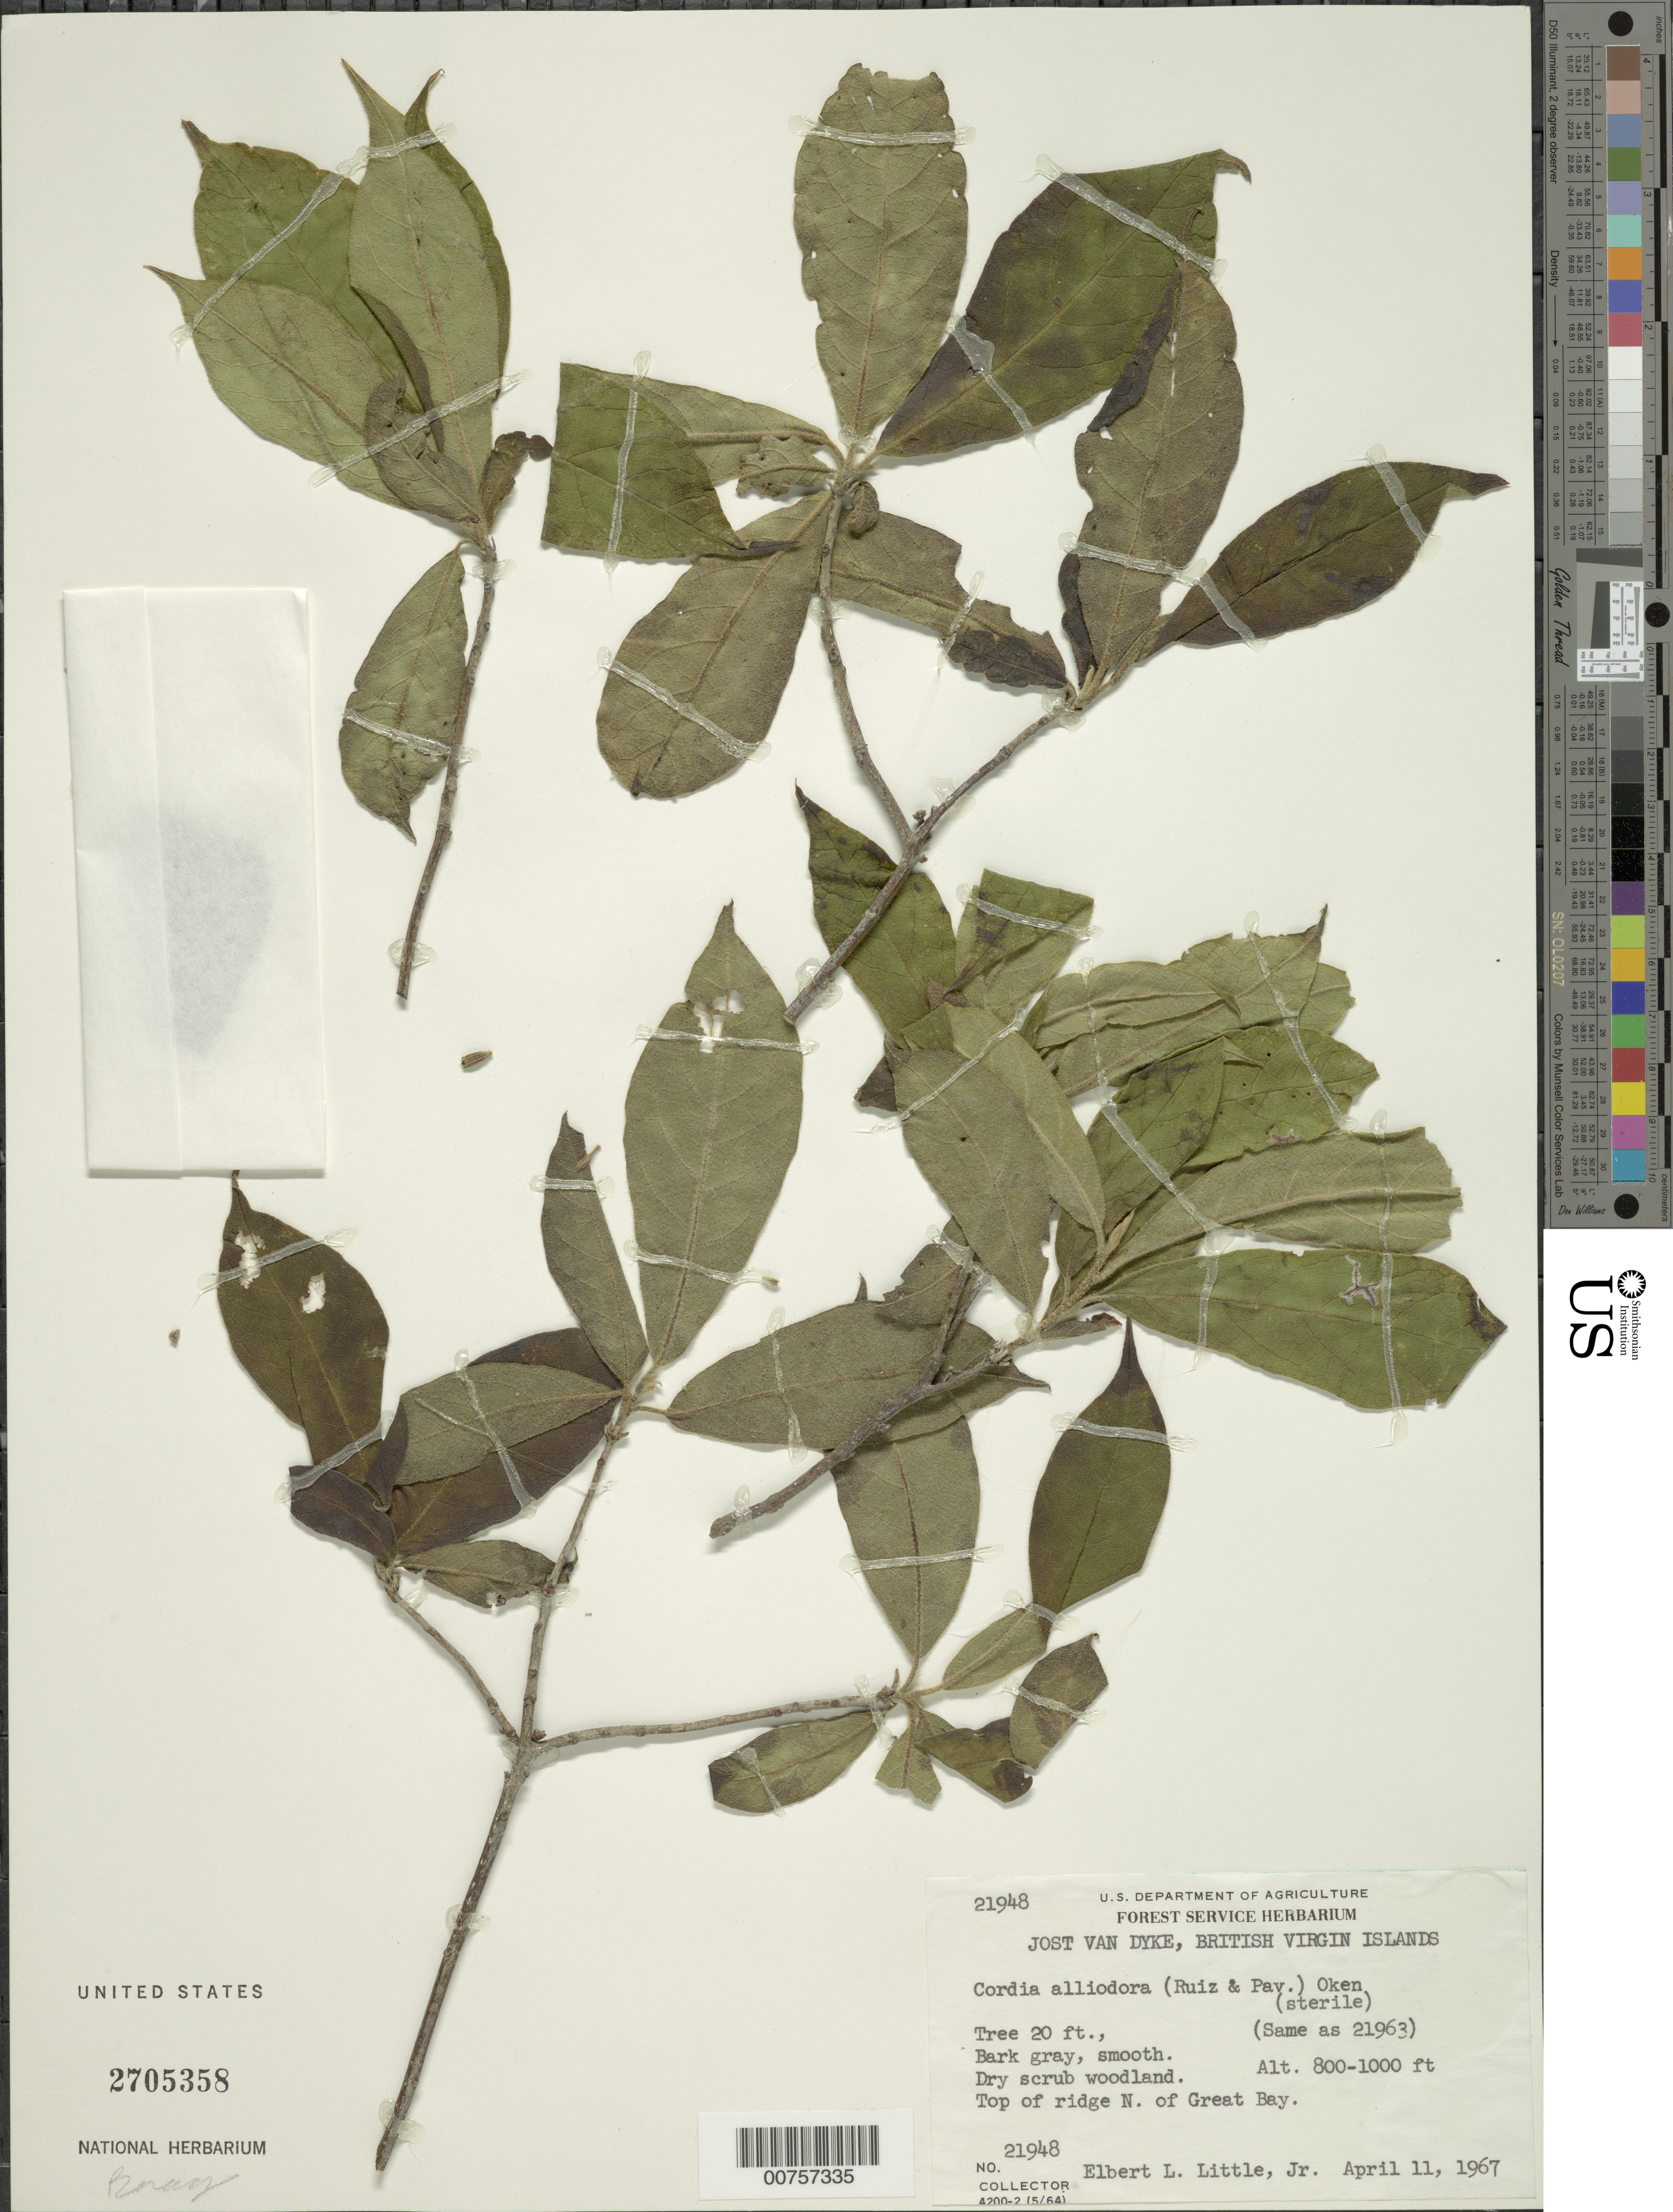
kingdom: Plantae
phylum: Tracheophyta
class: Magnoliopsida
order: Boraginales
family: Cordiaceae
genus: Cordia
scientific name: Cordia alliodora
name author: (Ruiz & Pav.) Oken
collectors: E. L. Little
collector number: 21978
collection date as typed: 11 Apr 1967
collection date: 1967-04-11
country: British Virgin Islands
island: Jost Van Dyke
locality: Top of ridge N of Great Bay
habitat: Dry scrub woodland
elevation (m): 244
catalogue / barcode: US 2705358